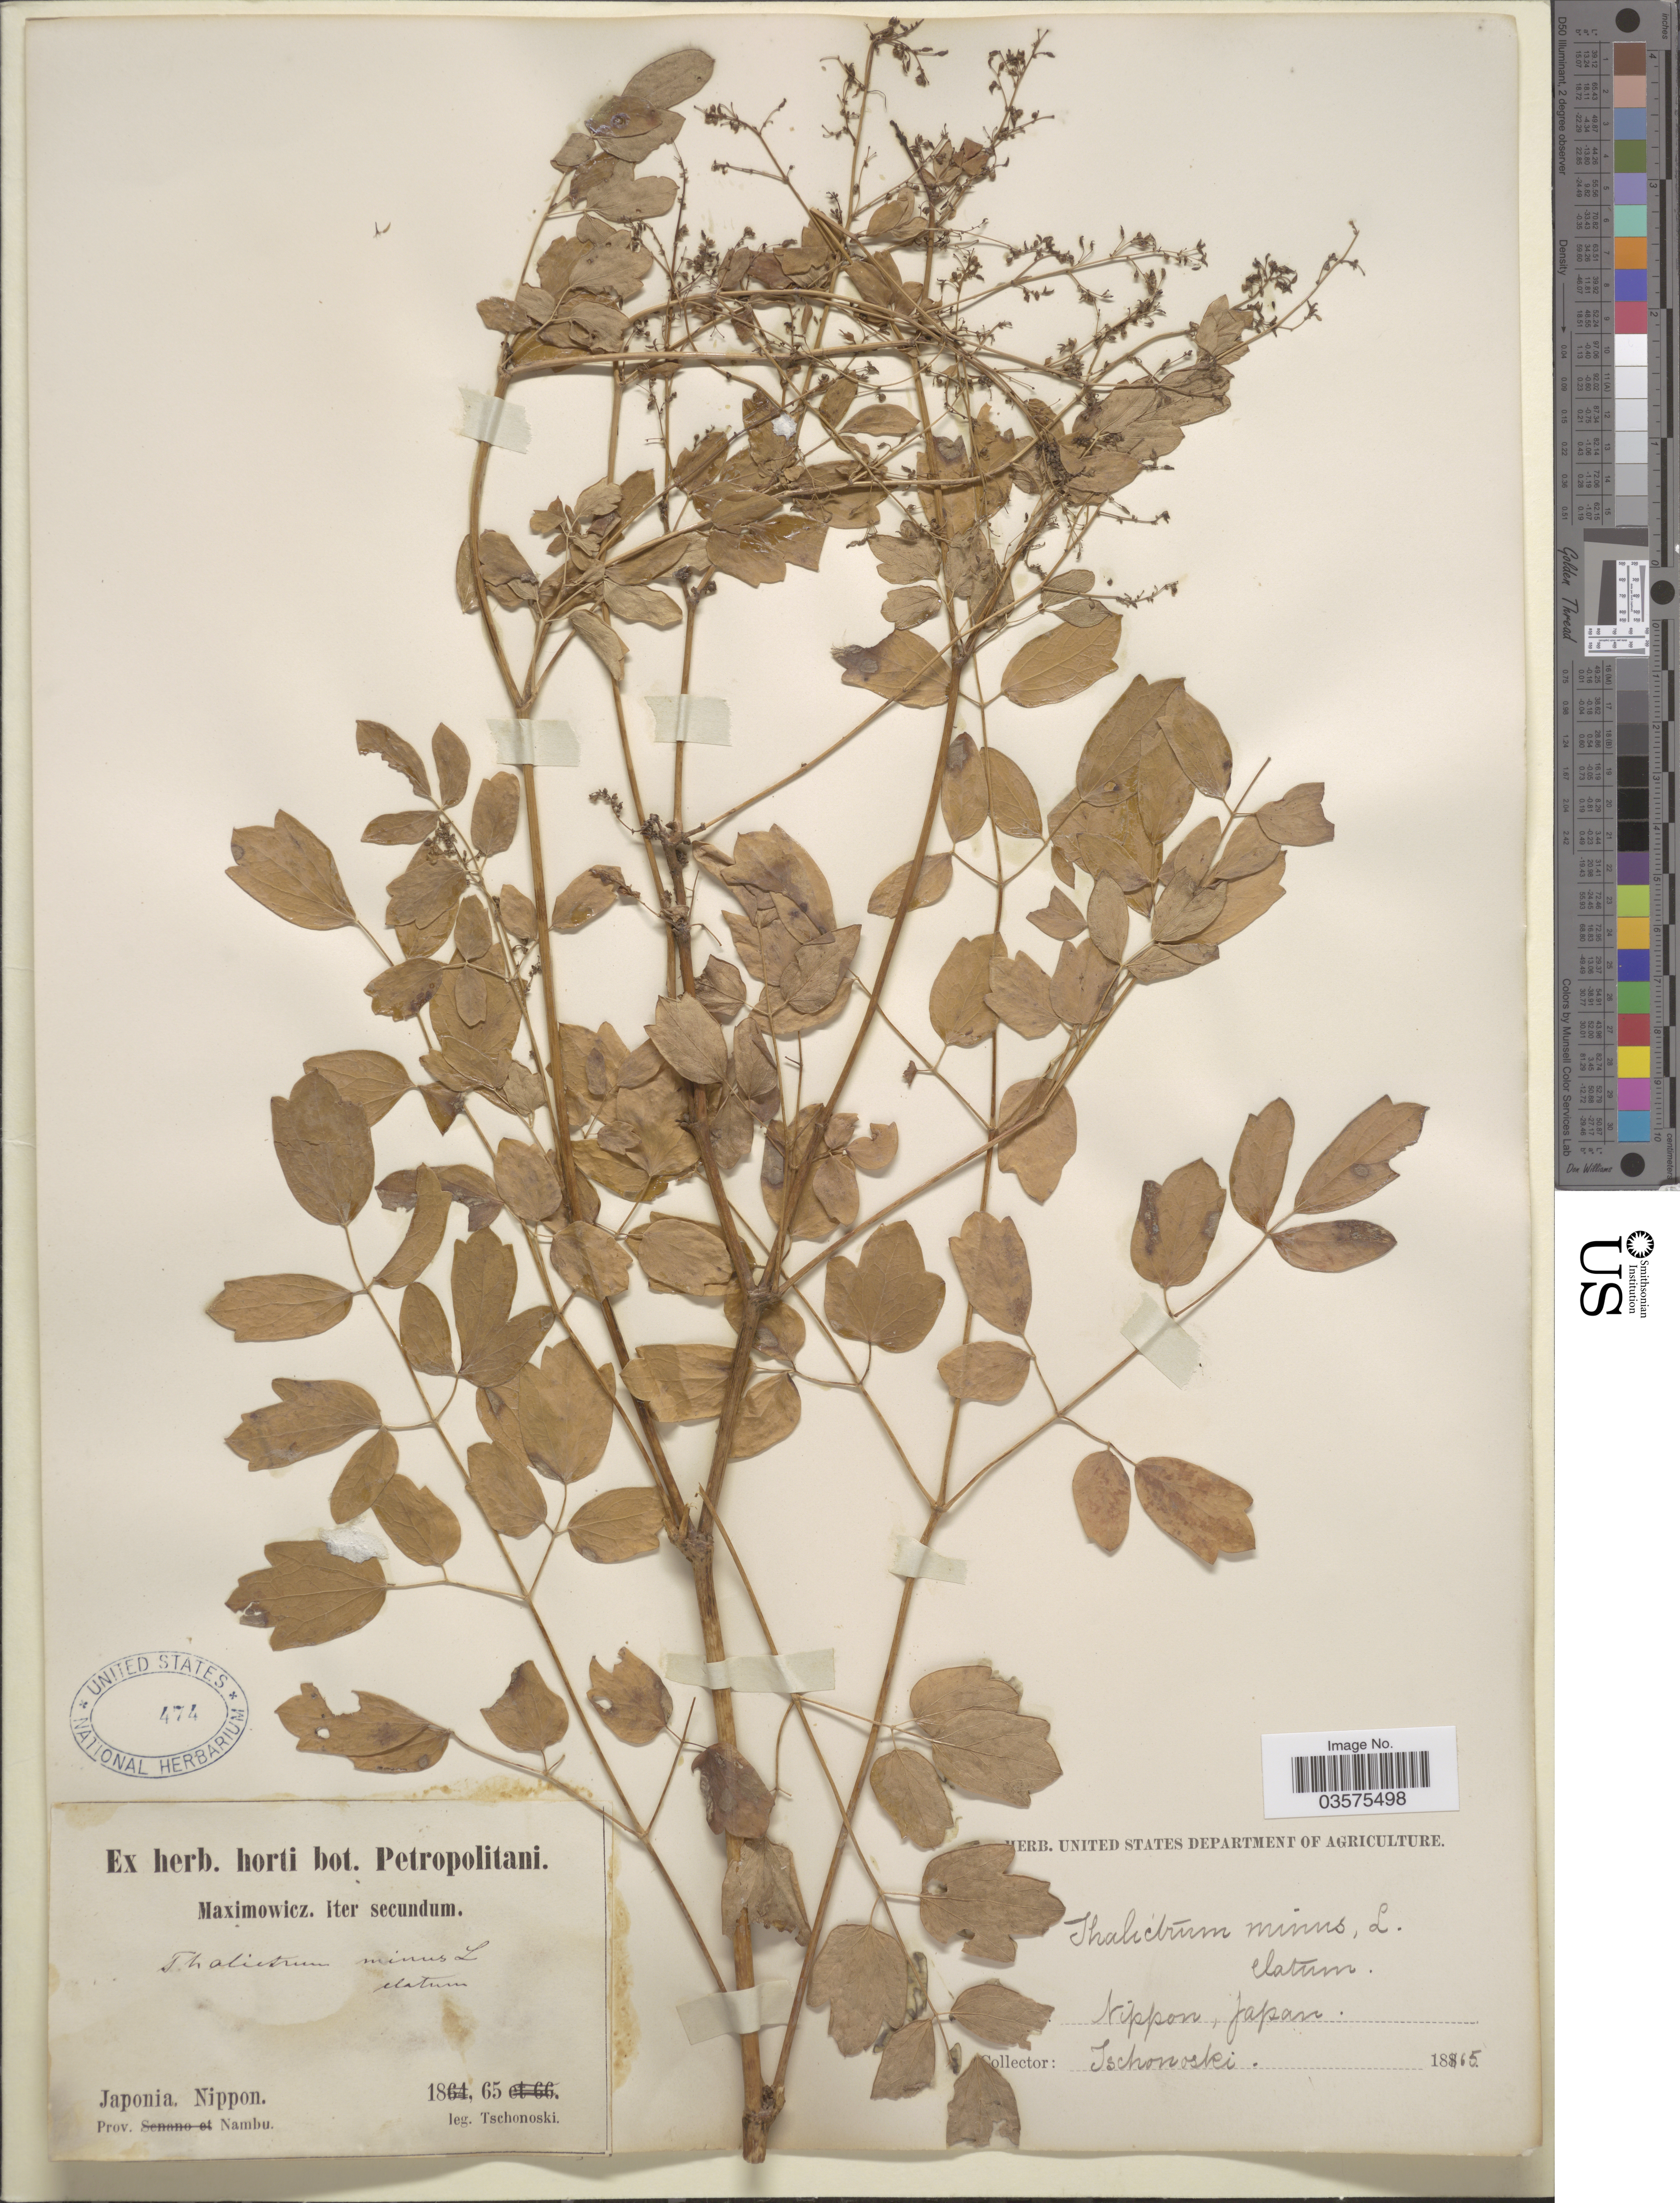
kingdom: Plantae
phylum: Tracheophyta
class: Magnoliopsida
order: Ranunculales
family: Ranunculaceae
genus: Thalictrum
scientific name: Thalictrum minus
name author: L.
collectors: -. Tschonoski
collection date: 1865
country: Japan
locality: Nippon. Prov. Nambu.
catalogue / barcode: US 474